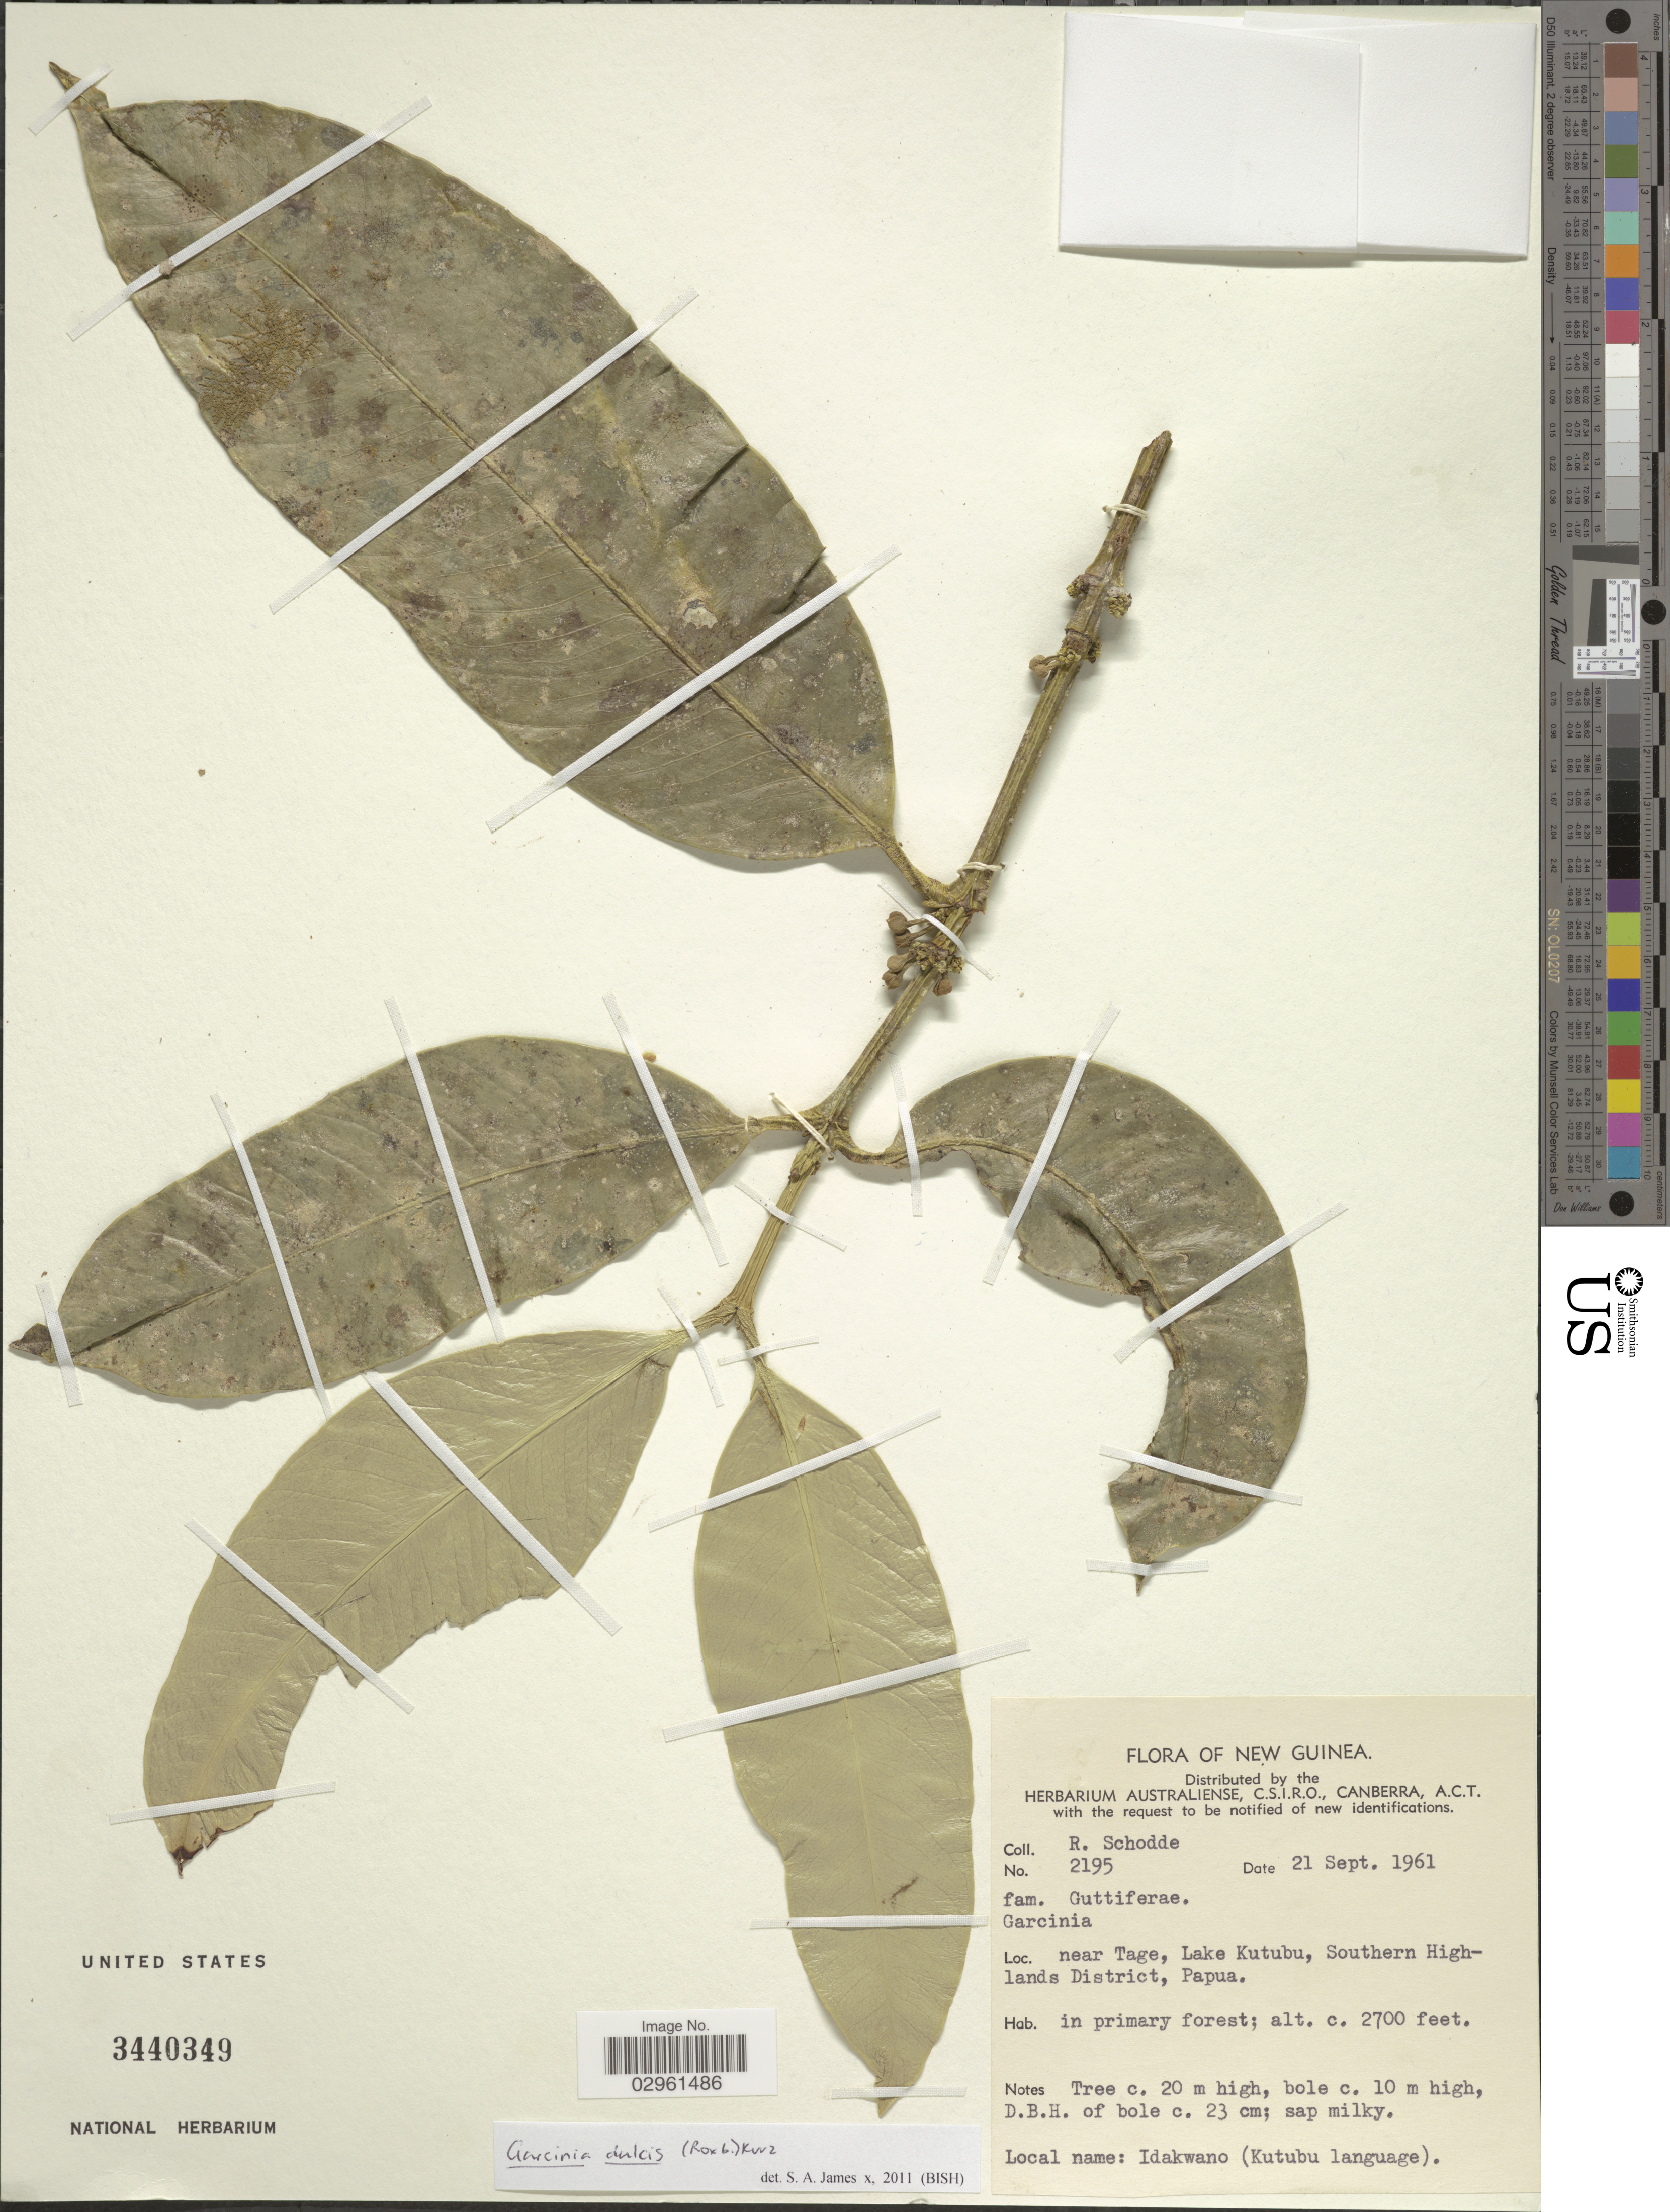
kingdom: Plantae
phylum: Tracheophyta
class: Magnoliopsida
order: Malpighiales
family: Clusiaceae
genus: Garcinia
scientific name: Garcinia dulcis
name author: (Roxb.) Kurz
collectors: R. Schodde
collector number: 2195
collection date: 1961-09-21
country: Papua New Guinea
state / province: Southern Highlands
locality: New Guinea, near Tage, Lake Kutubu, Southern Highlands District, Papua.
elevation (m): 823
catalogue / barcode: US 3440349